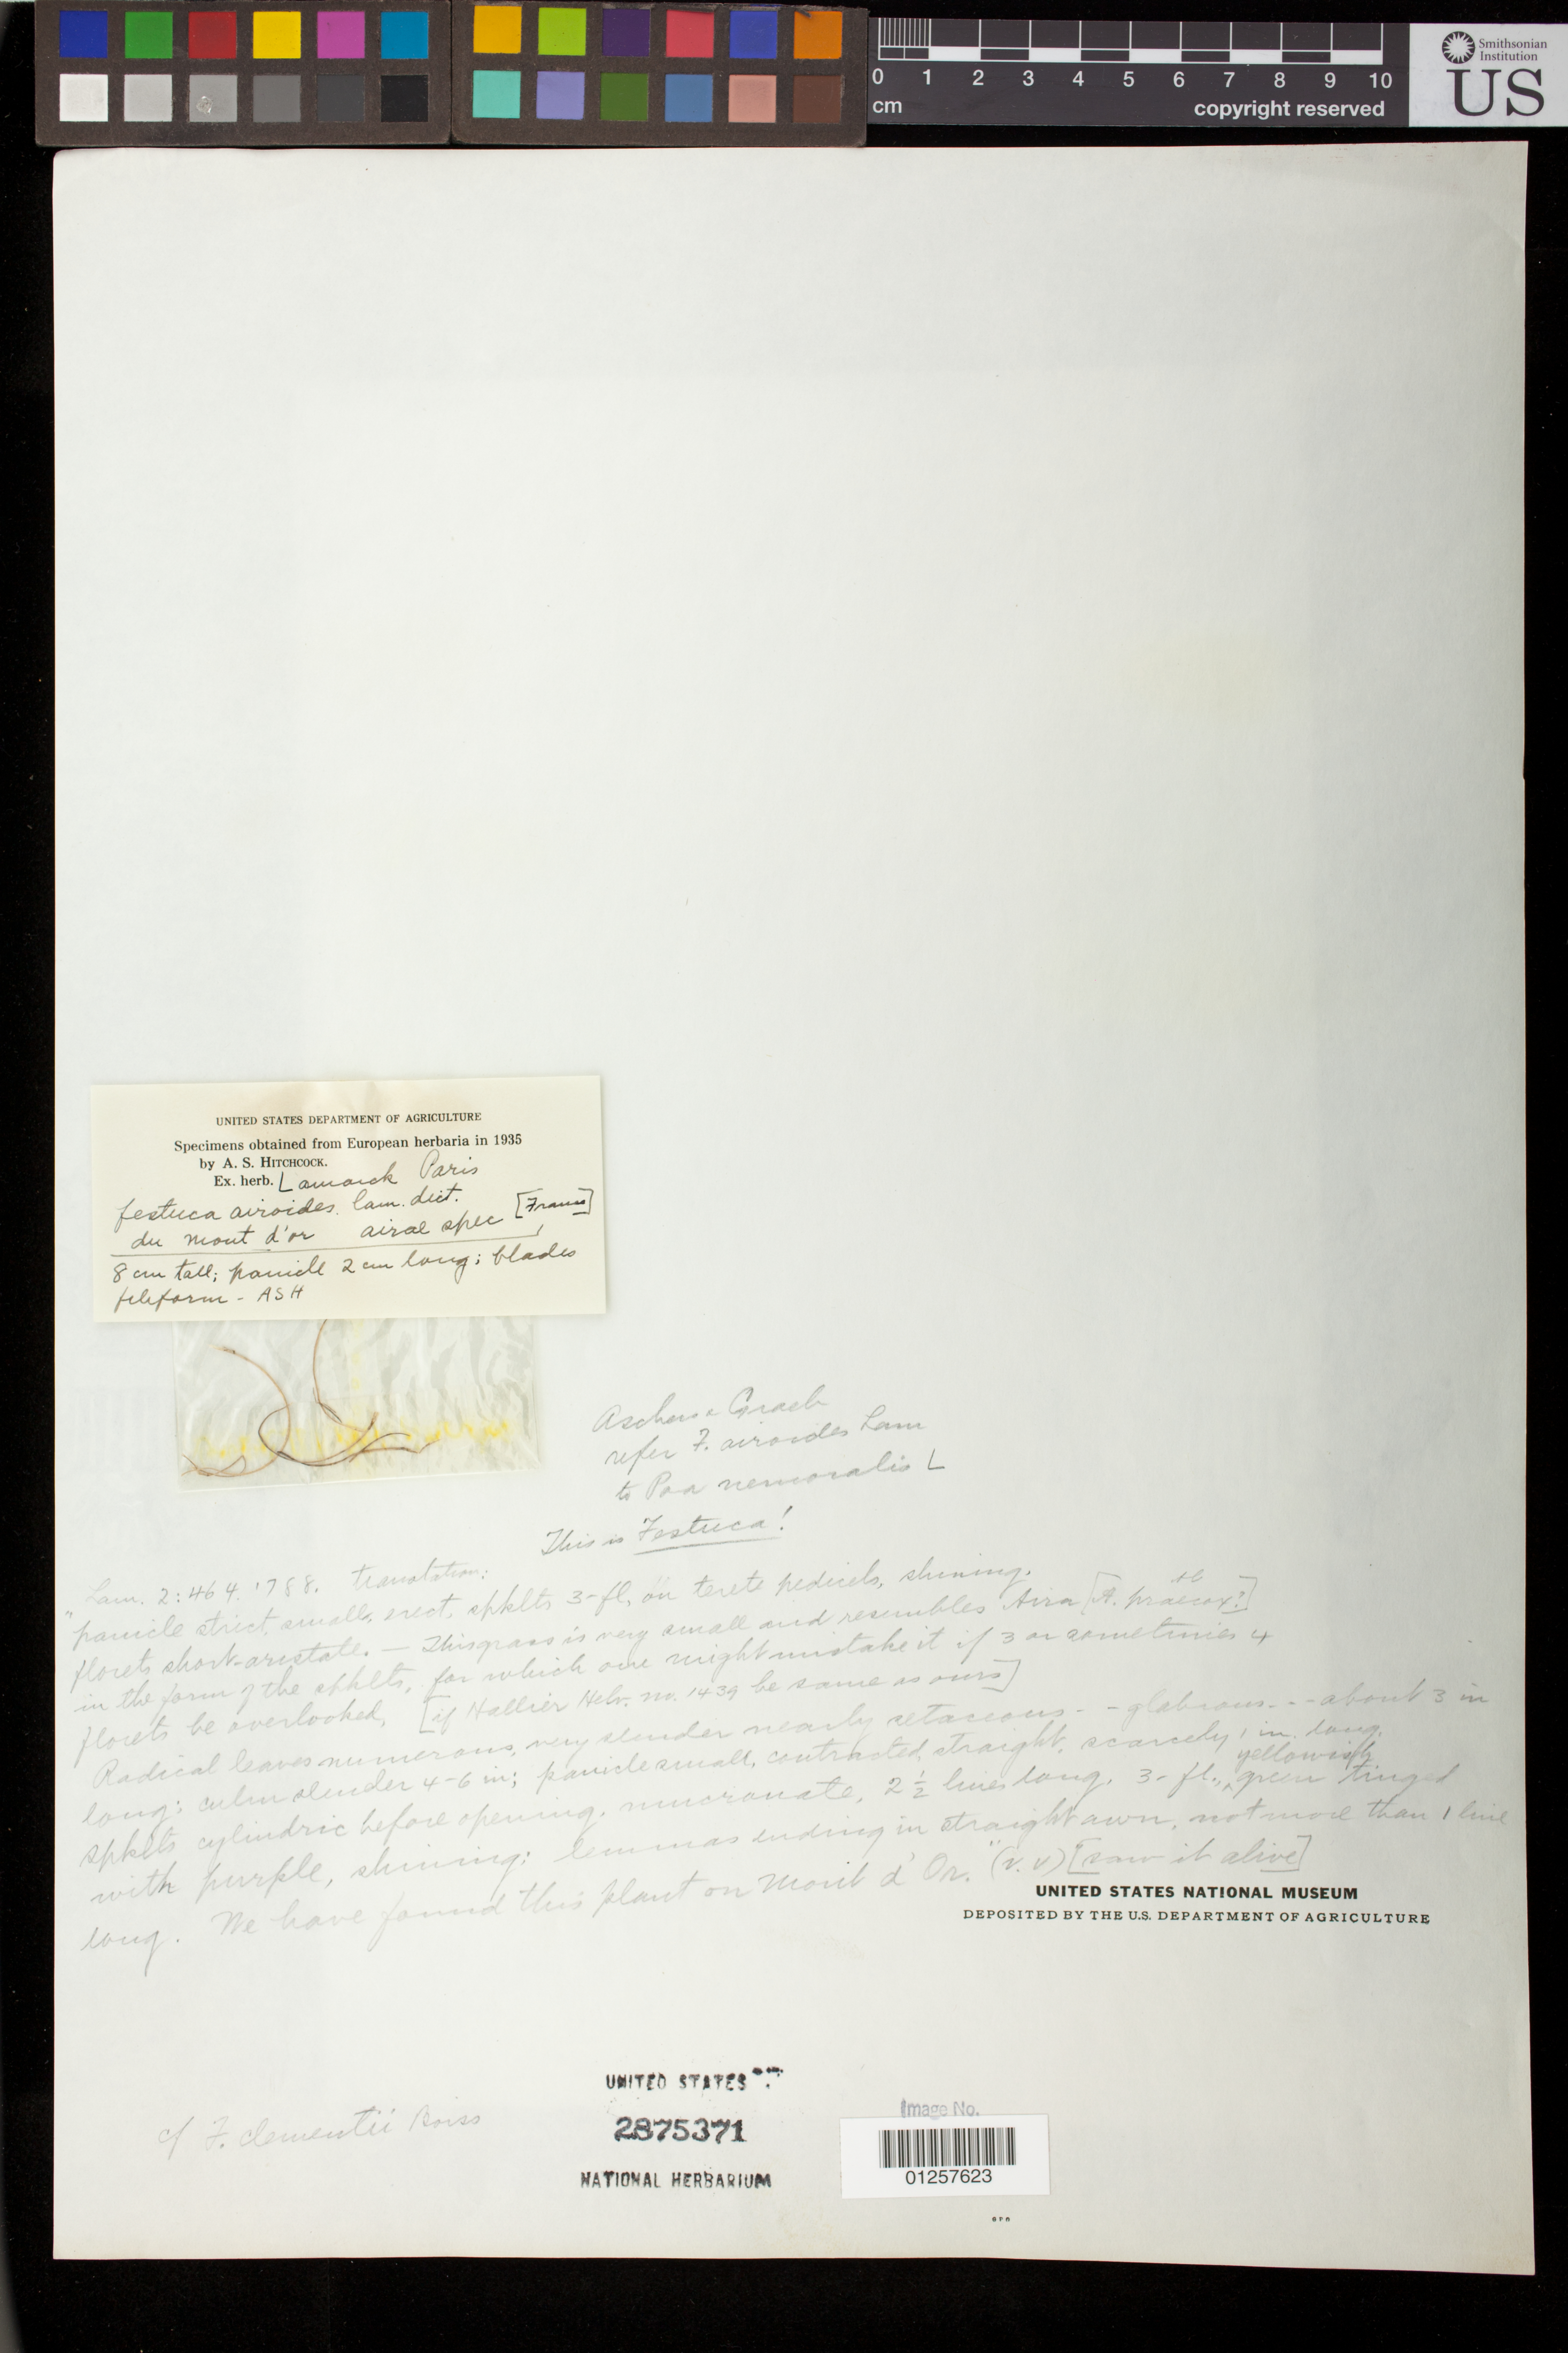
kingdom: Plantae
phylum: Tracheophyta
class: Liliopsida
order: Poales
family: Poaceae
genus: Festuca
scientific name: Festuca airoides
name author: Lam.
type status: Type Collection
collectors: ex herb. Lamarck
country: France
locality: Mont. d'Or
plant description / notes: Fragmentary material of type specimen ex herb. Lamarck Paris.; 8 cm tall; panicle 2 cm long; blades feliform-ASH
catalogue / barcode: US 2875371